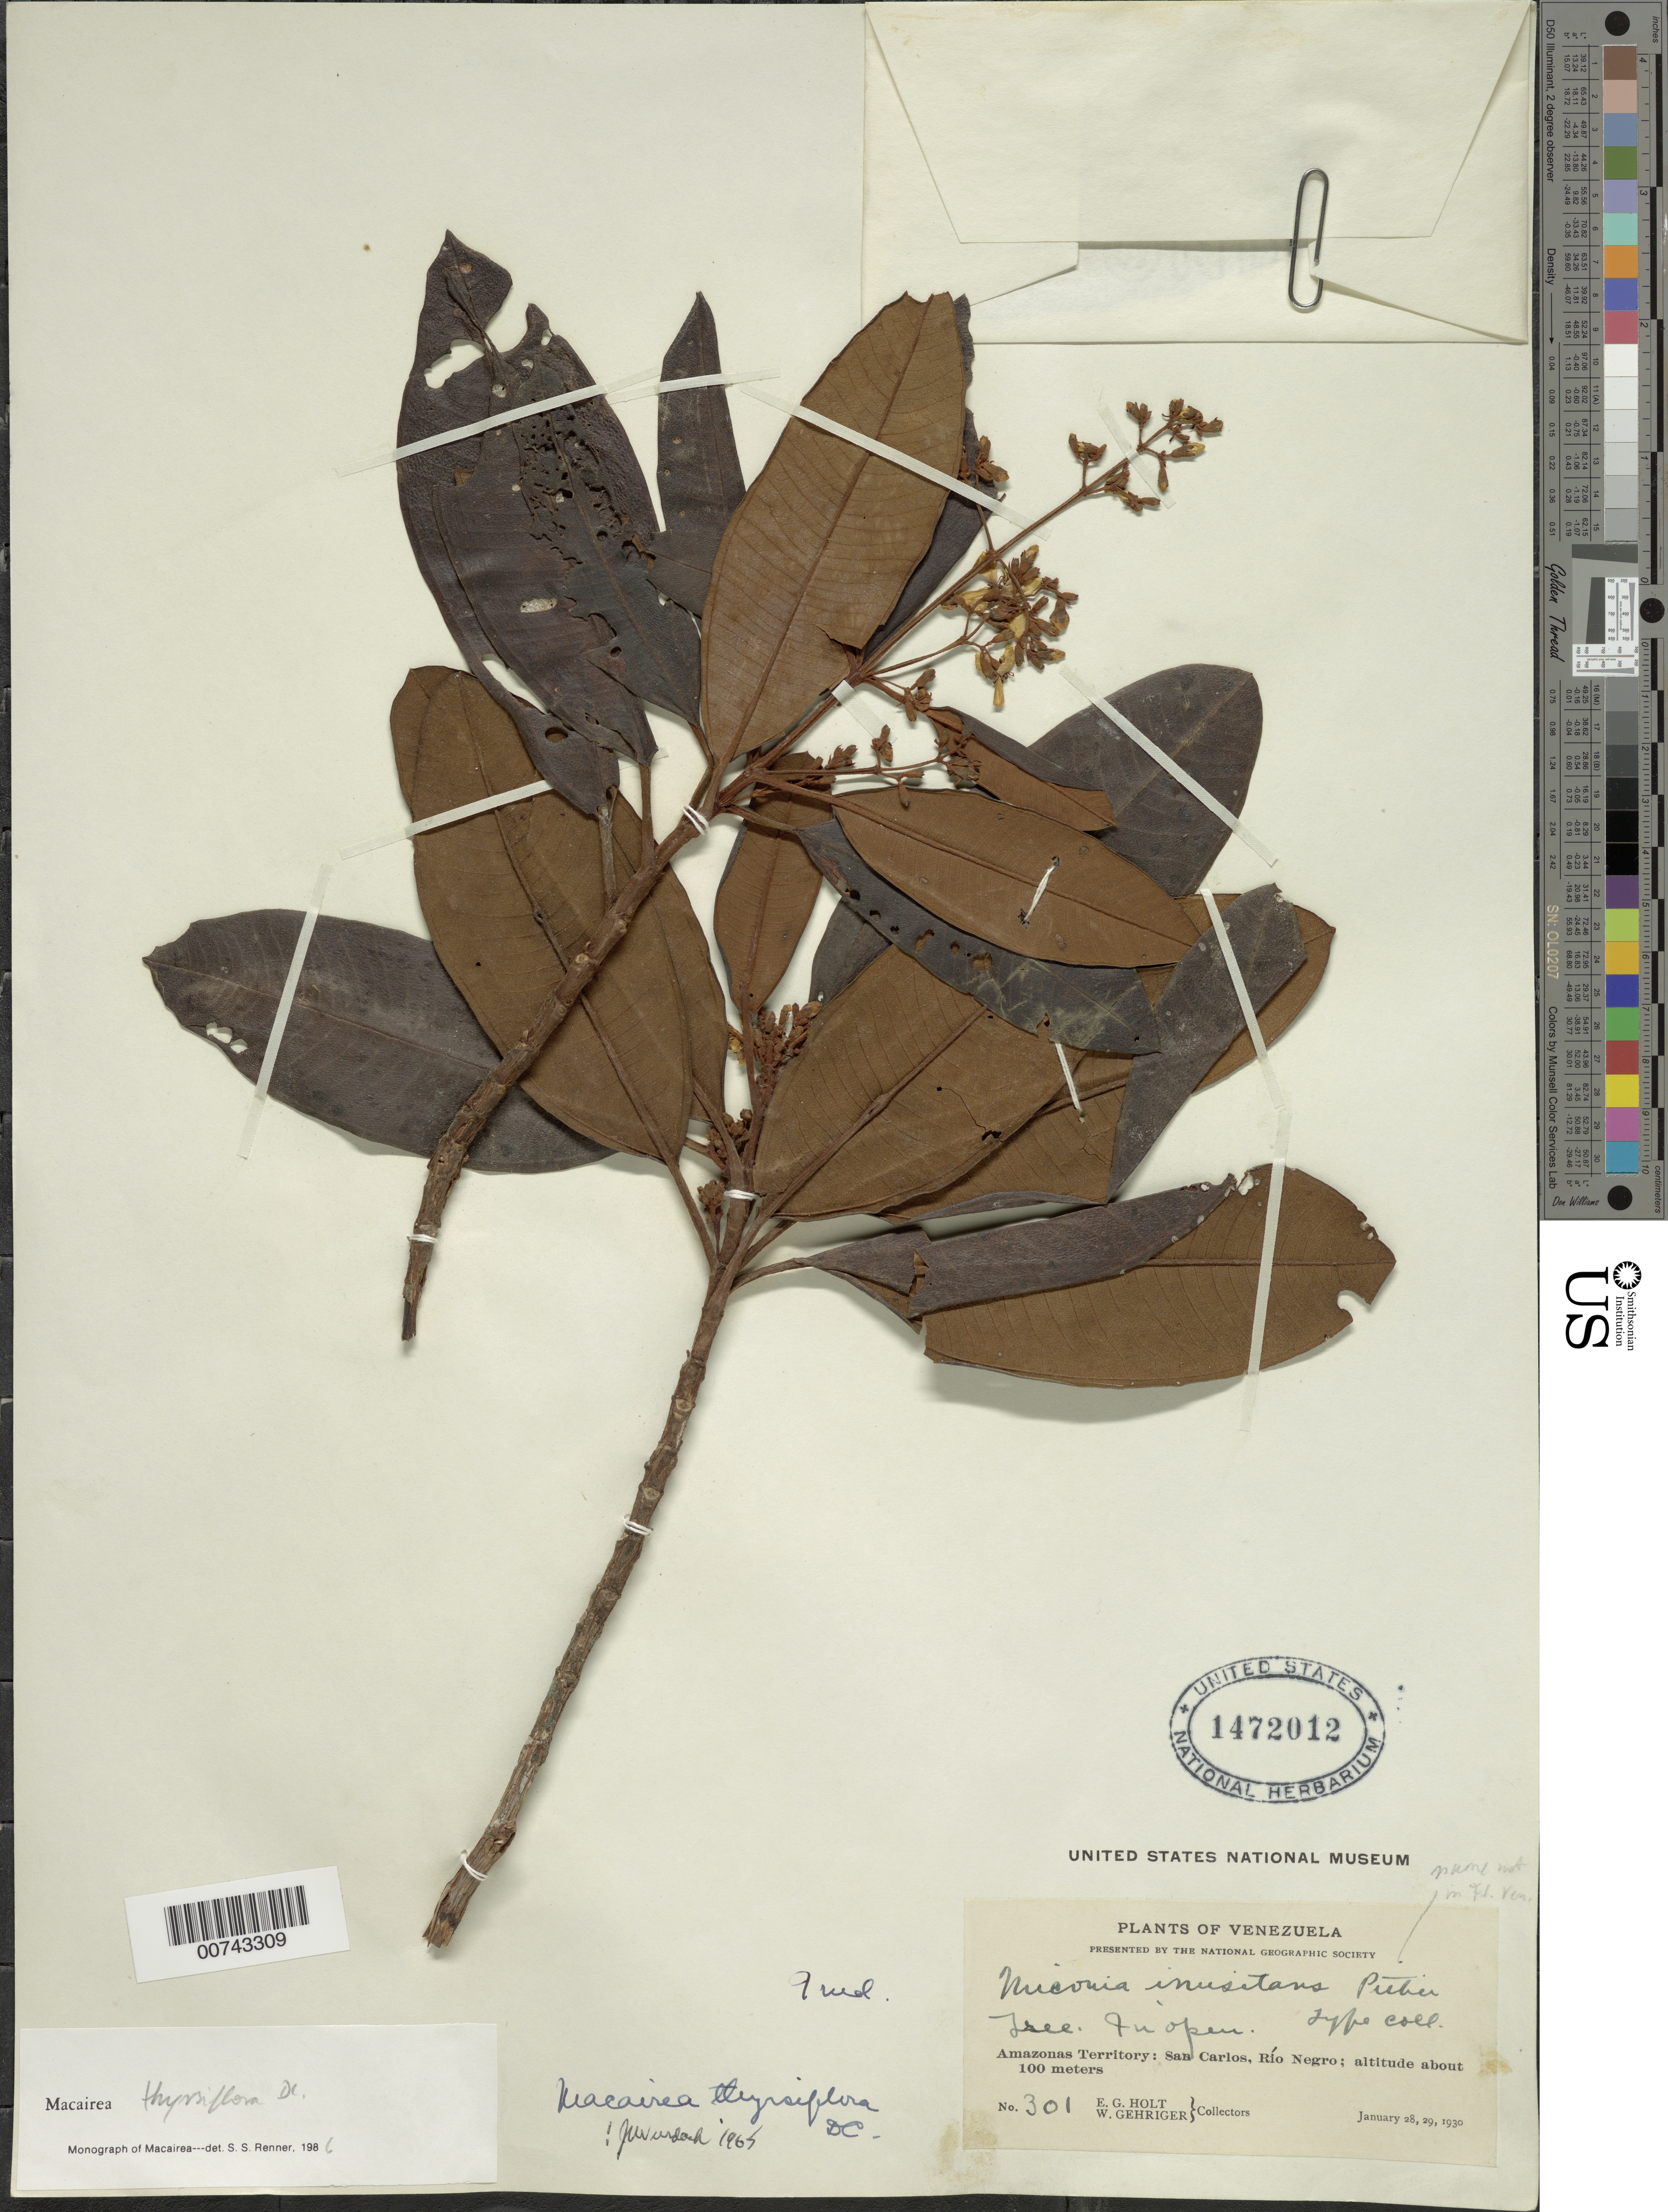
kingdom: Plantae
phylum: Tracheophyta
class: Magnoliopsida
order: Myrtales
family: Melastomataceae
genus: Macairea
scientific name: Macairea thyrsiflora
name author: DC.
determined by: Nunes da Silva, Diego, (RB), Jardim Botanico do Rio de Janeiro - Herbario (BRAZIL)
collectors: E. Holt & W. Gehriger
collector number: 301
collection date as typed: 28-Jan-30 to 29-Jan-30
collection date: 1930-01-28/1930-01-29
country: Venezuela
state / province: Amazonas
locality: San Carlos de Río Negro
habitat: In open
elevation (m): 100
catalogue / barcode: US 1472012